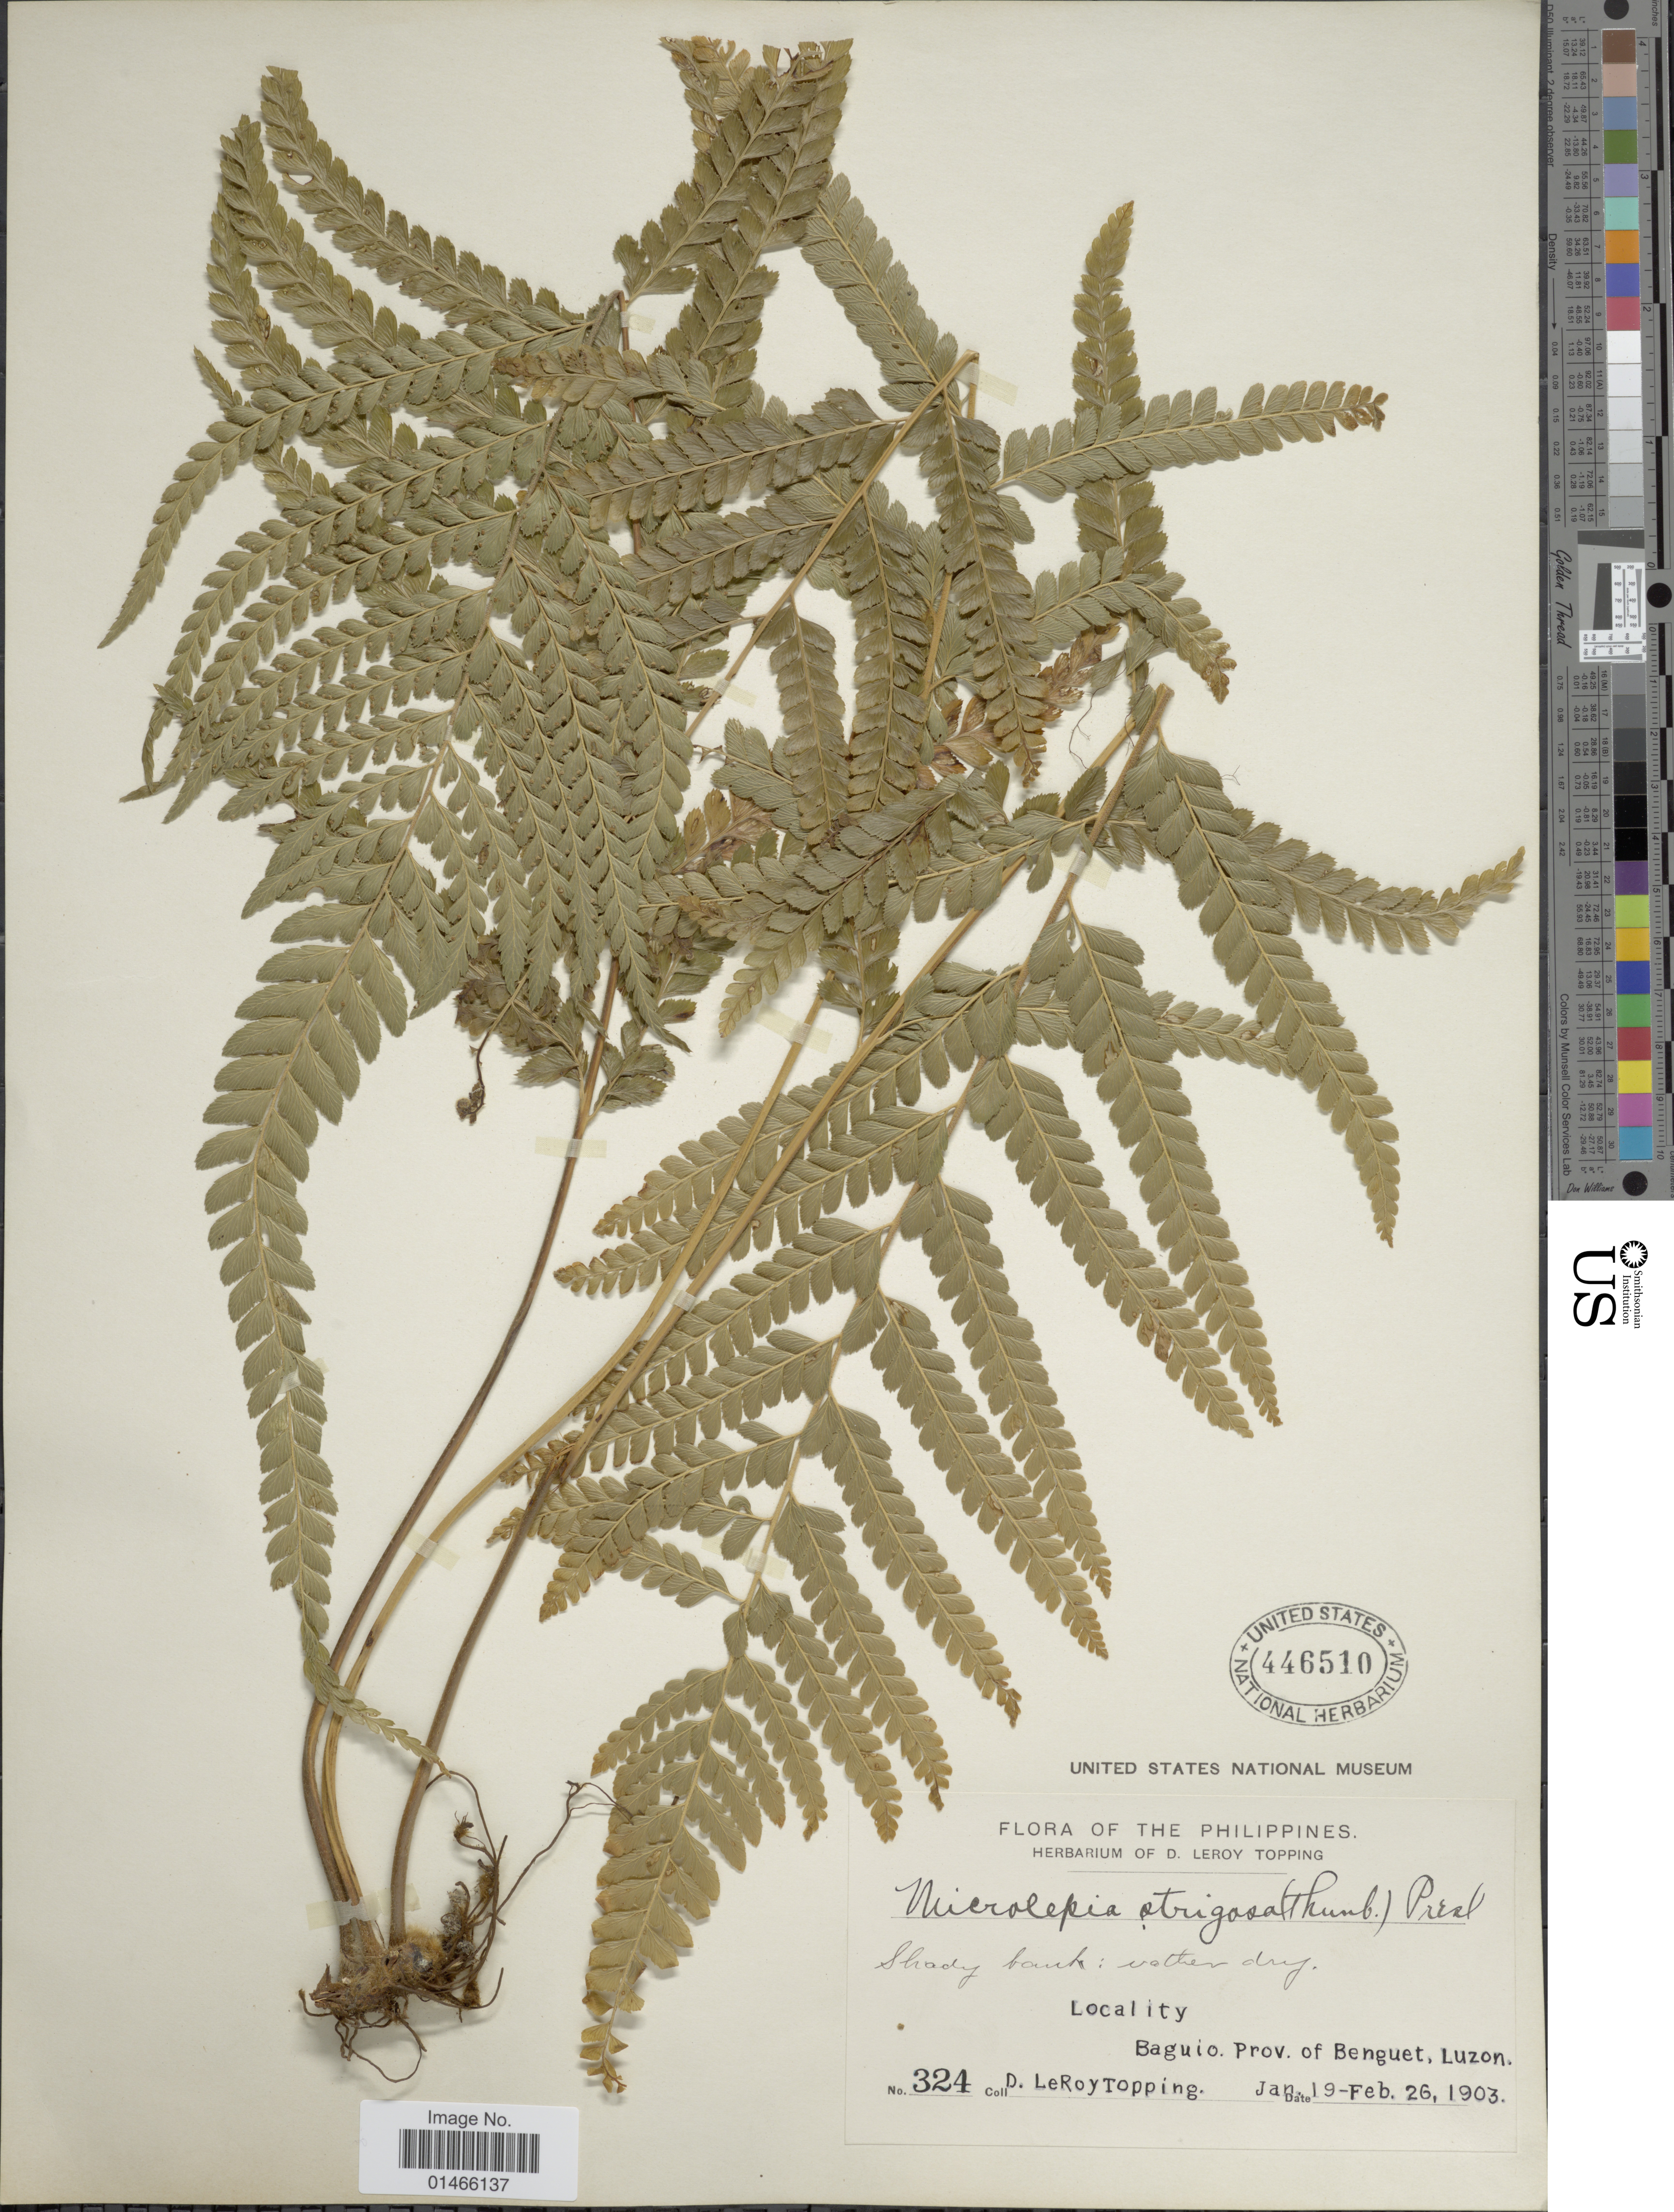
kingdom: Plantae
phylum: Tracheophyta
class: Polypodiopsida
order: Polypodiales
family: Dennstaedtiaceae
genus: Microlepia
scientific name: Microlepia strigosa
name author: (Thunb.) J. Presl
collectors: D. L. Topping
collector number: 324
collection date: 1903-01-19/1903-02-26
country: Philippines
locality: Baguio, Prov. Benguet, Luzon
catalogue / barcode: US 446510